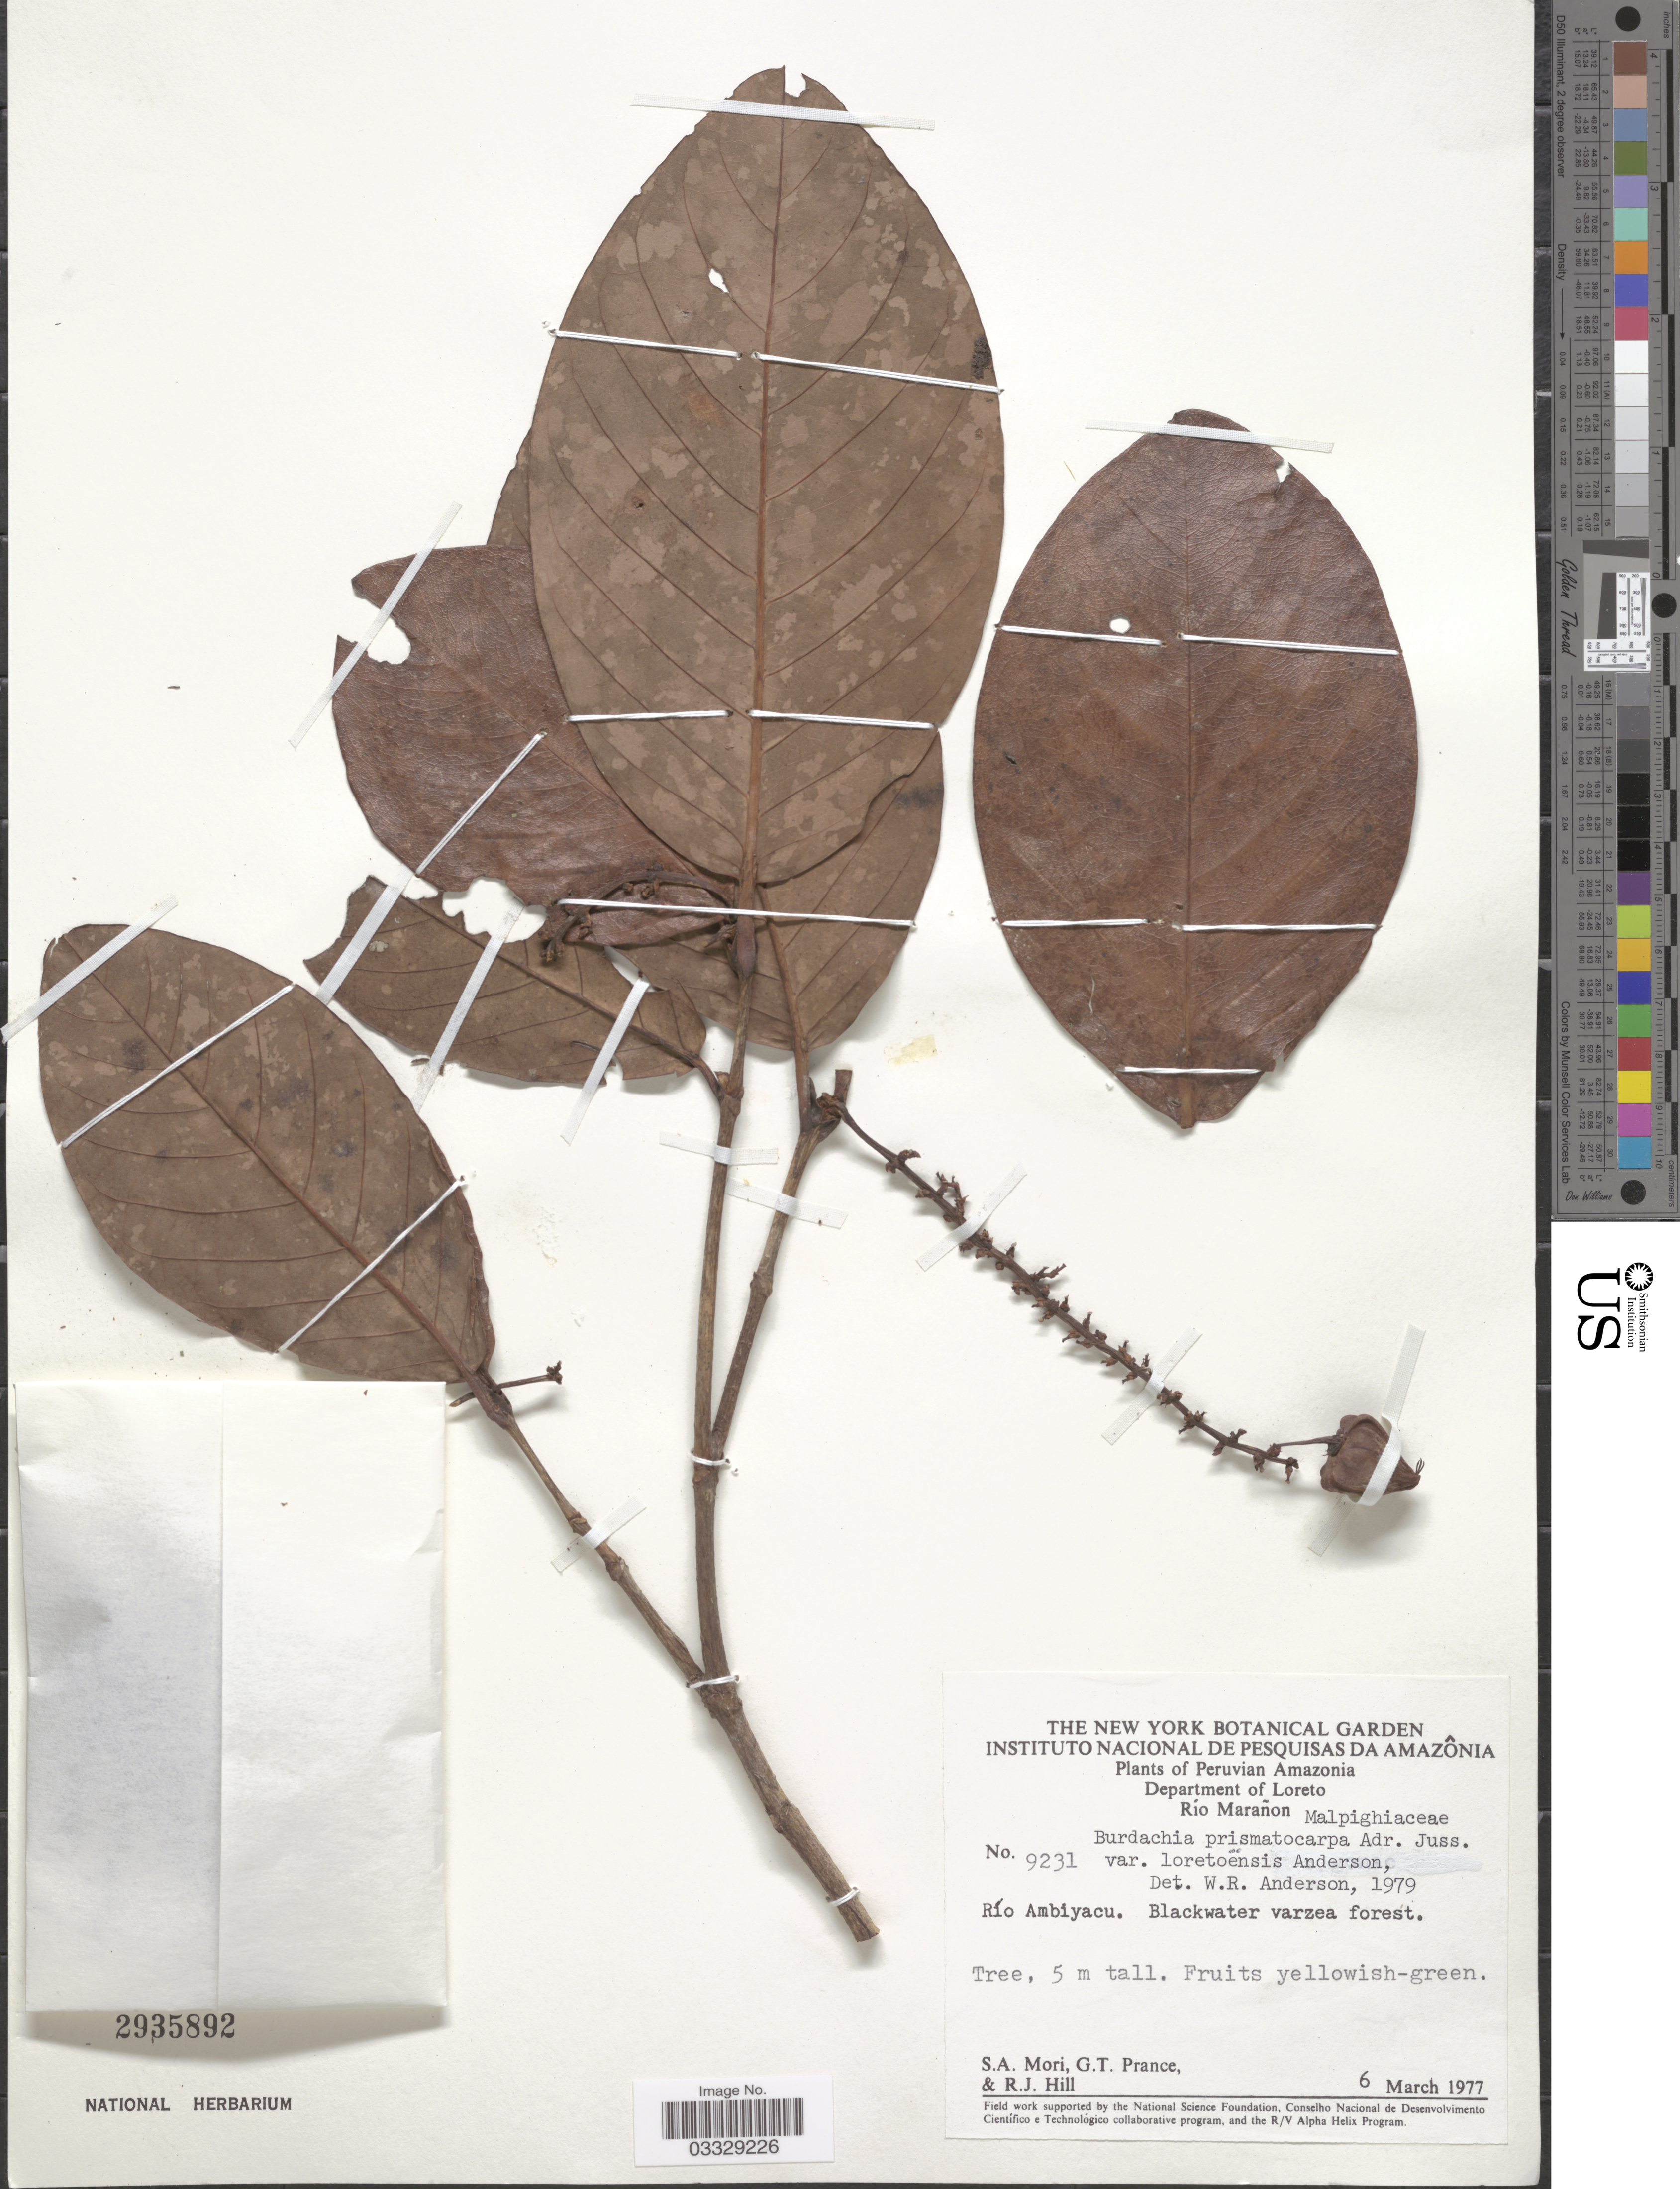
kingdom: Plantae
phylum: Tracheophyta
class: Magnoliopsida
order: Malpighiales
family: Malpighiaceae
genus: Burdachia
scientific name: Burdachia prismatocarpa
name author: A. Juss.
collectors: S. Mori, G. T. Prance & R. J. Hill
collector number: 9231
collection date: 1977-03-06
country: Peru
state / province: Loreto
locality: Peruvian Amazonia. Department of Loreto. Río Marañon. Río Ambiyacu. Blackwater varzea forest.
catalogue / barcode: US 2935892